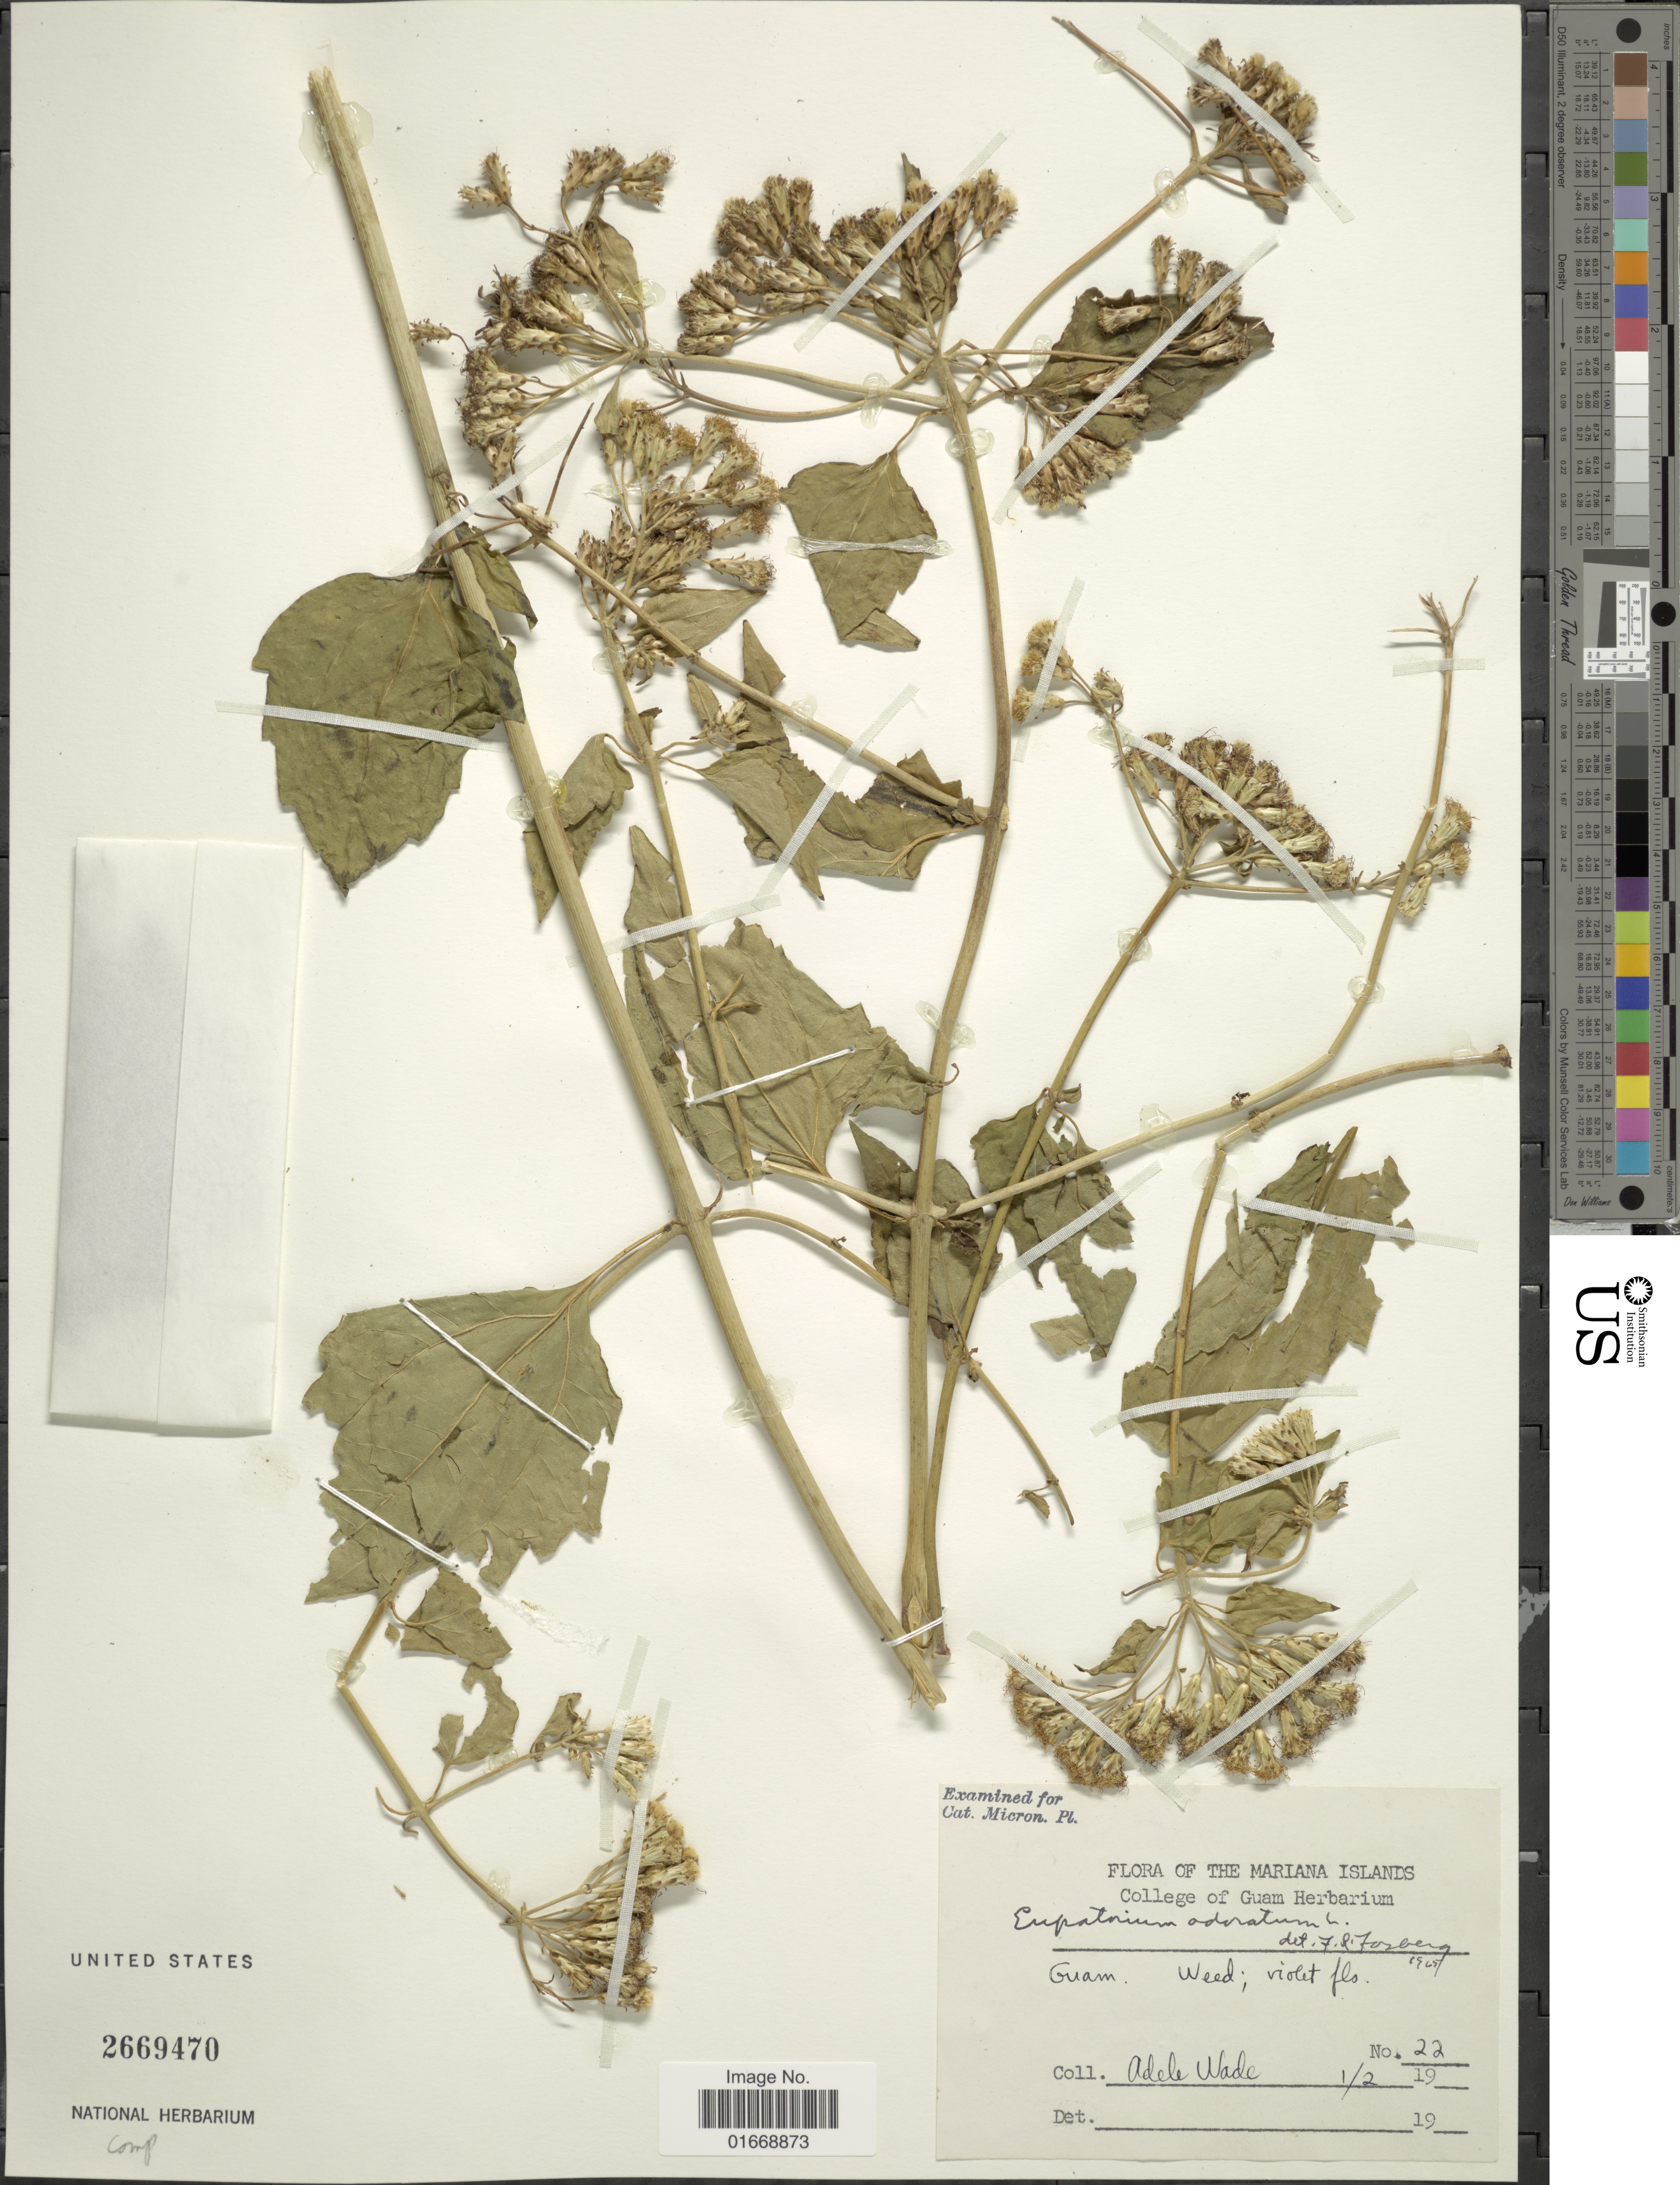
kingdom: Plantae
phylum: Tracheophyta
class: Magnoliopsida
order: Asterales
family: Asteraceae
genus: Chromolaena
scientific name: Chromolaena odorata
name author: (L.) R.M. King & H. Rob.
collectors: A. Wade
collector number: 22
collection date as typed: Transcribed d/m/y: 1/2/19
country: Guam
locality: Mariana Islands, Guam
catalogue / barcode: US 2669470